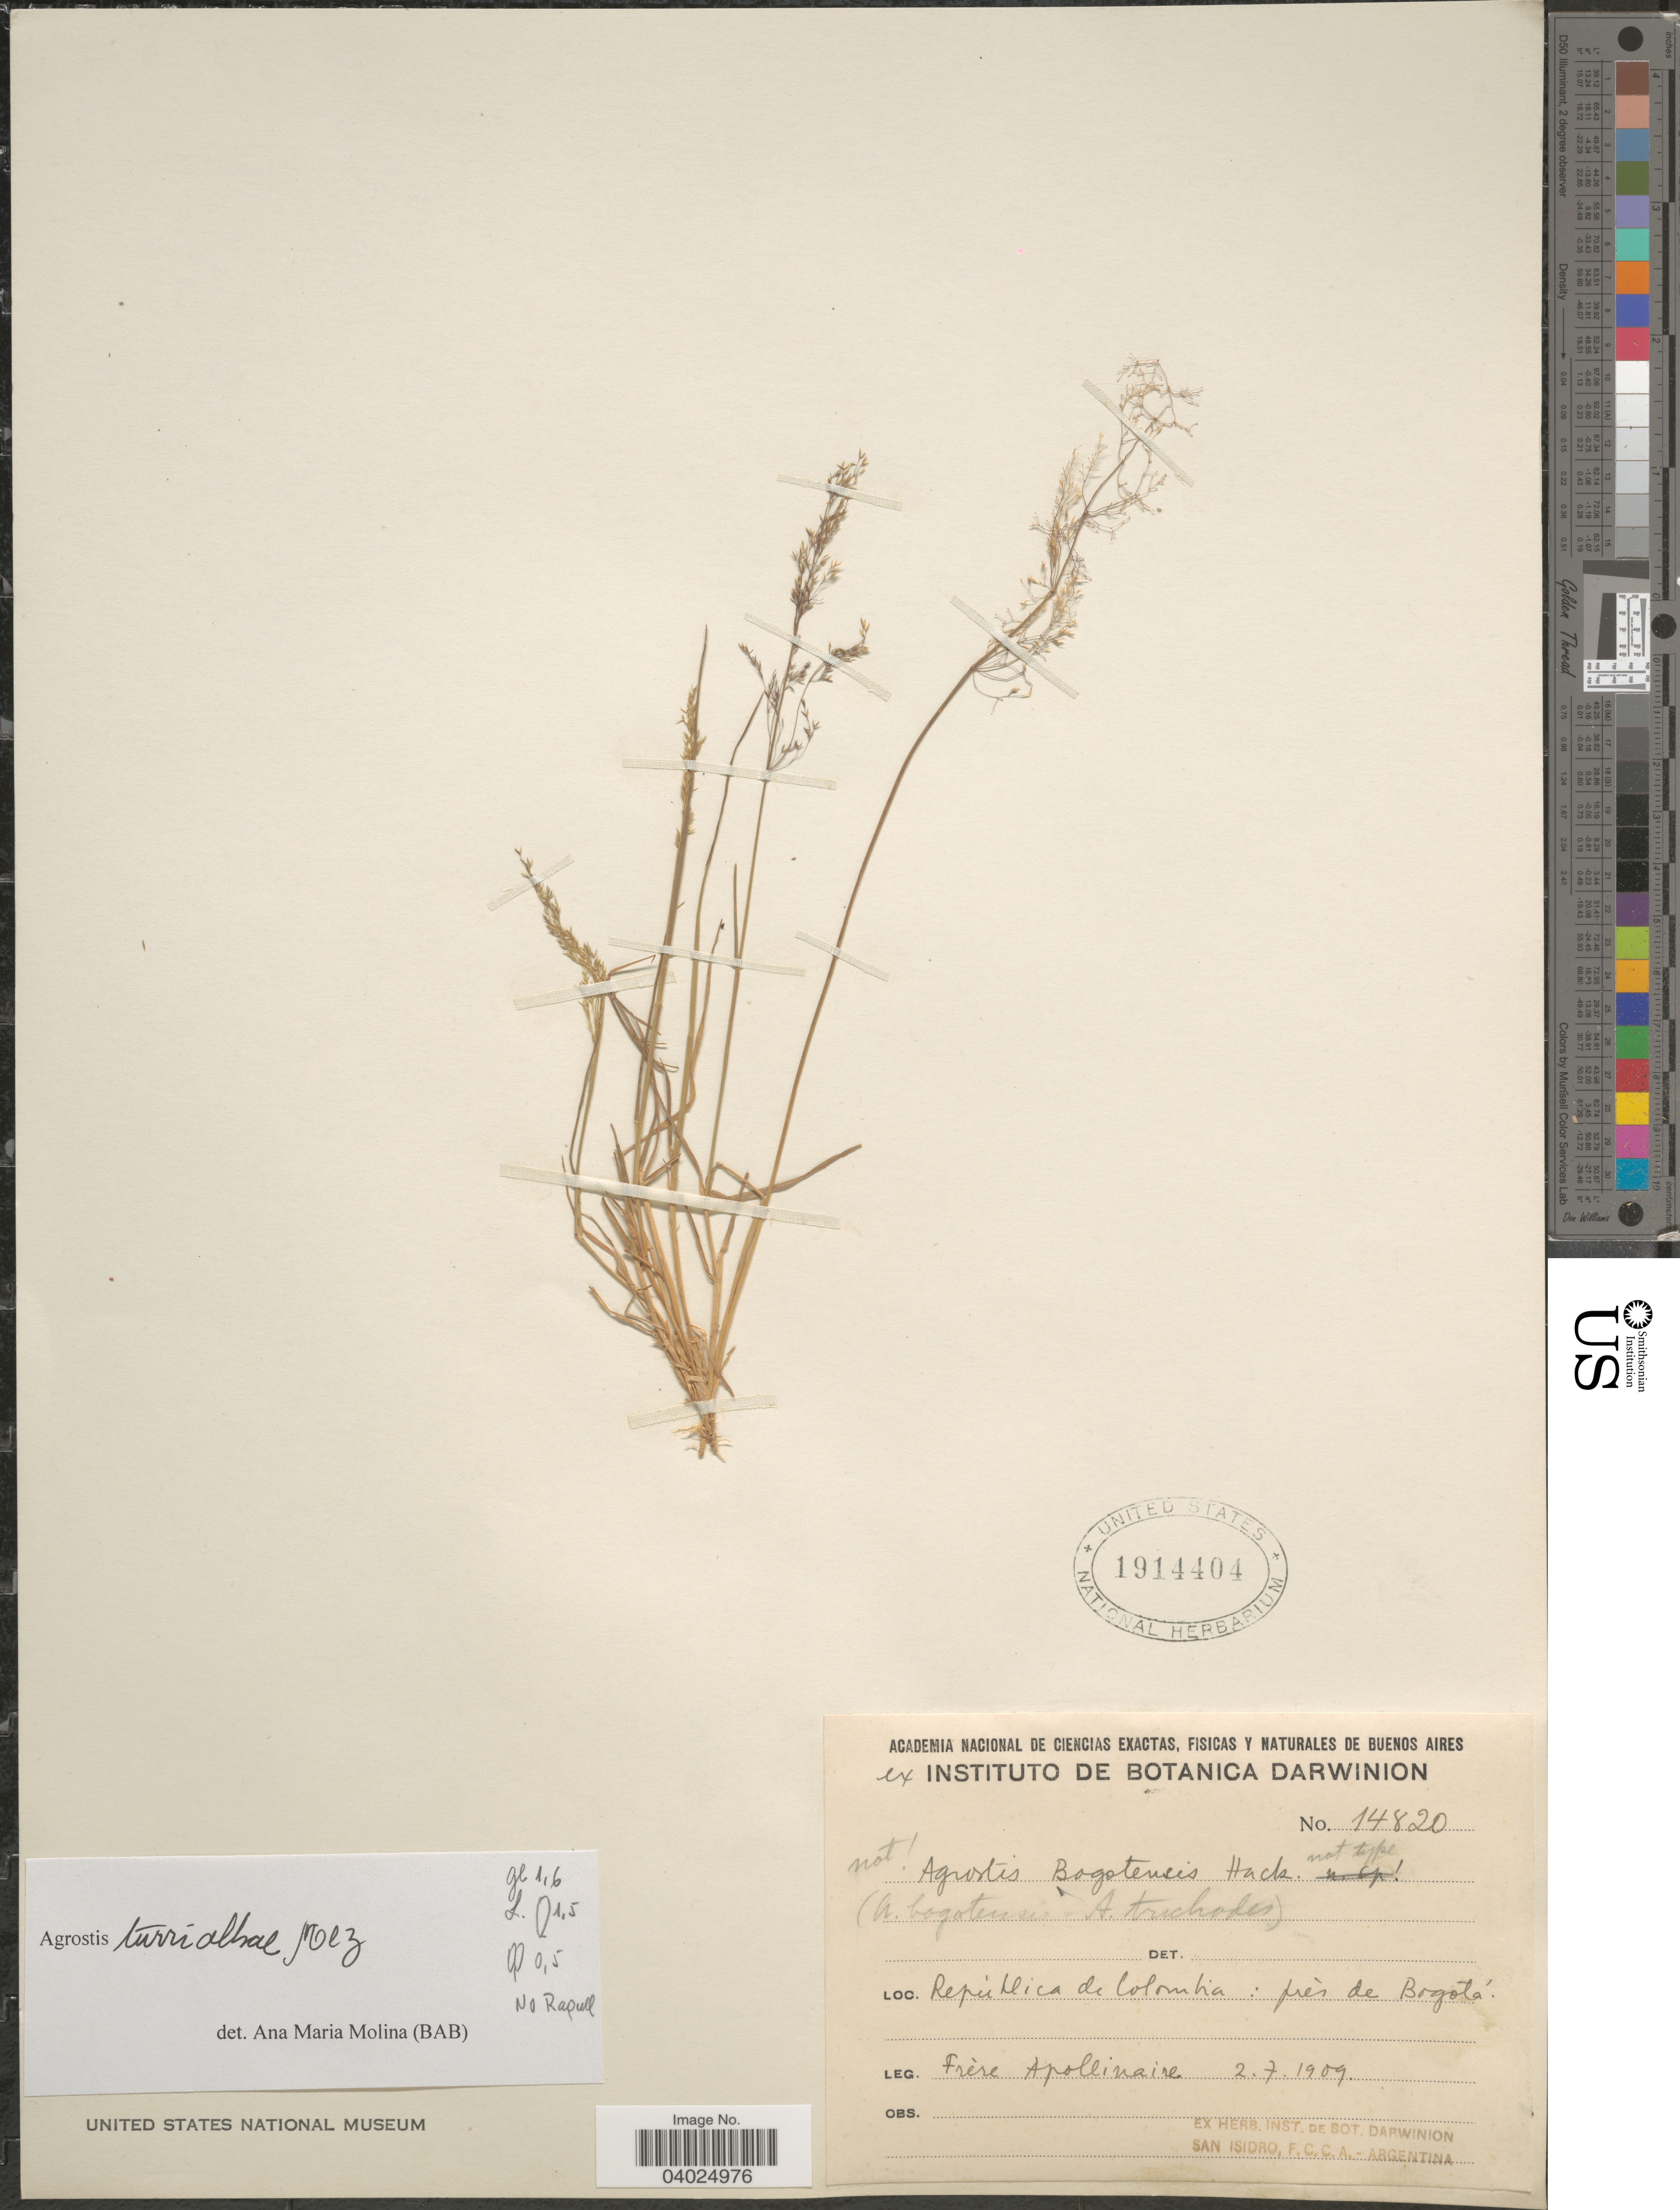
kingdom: Plantae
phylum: Tracheophyta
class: Liliopsida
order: Poales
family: Poaceae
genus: Agrostis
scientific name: Agrostis turrialbae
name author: Mez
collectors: Bro. Apollinaire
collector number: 14820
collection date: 1909-07-02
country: Colombia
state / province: Bogota D.C.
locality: República de Colombia: près de Bogotá.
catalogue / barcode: US 1914404